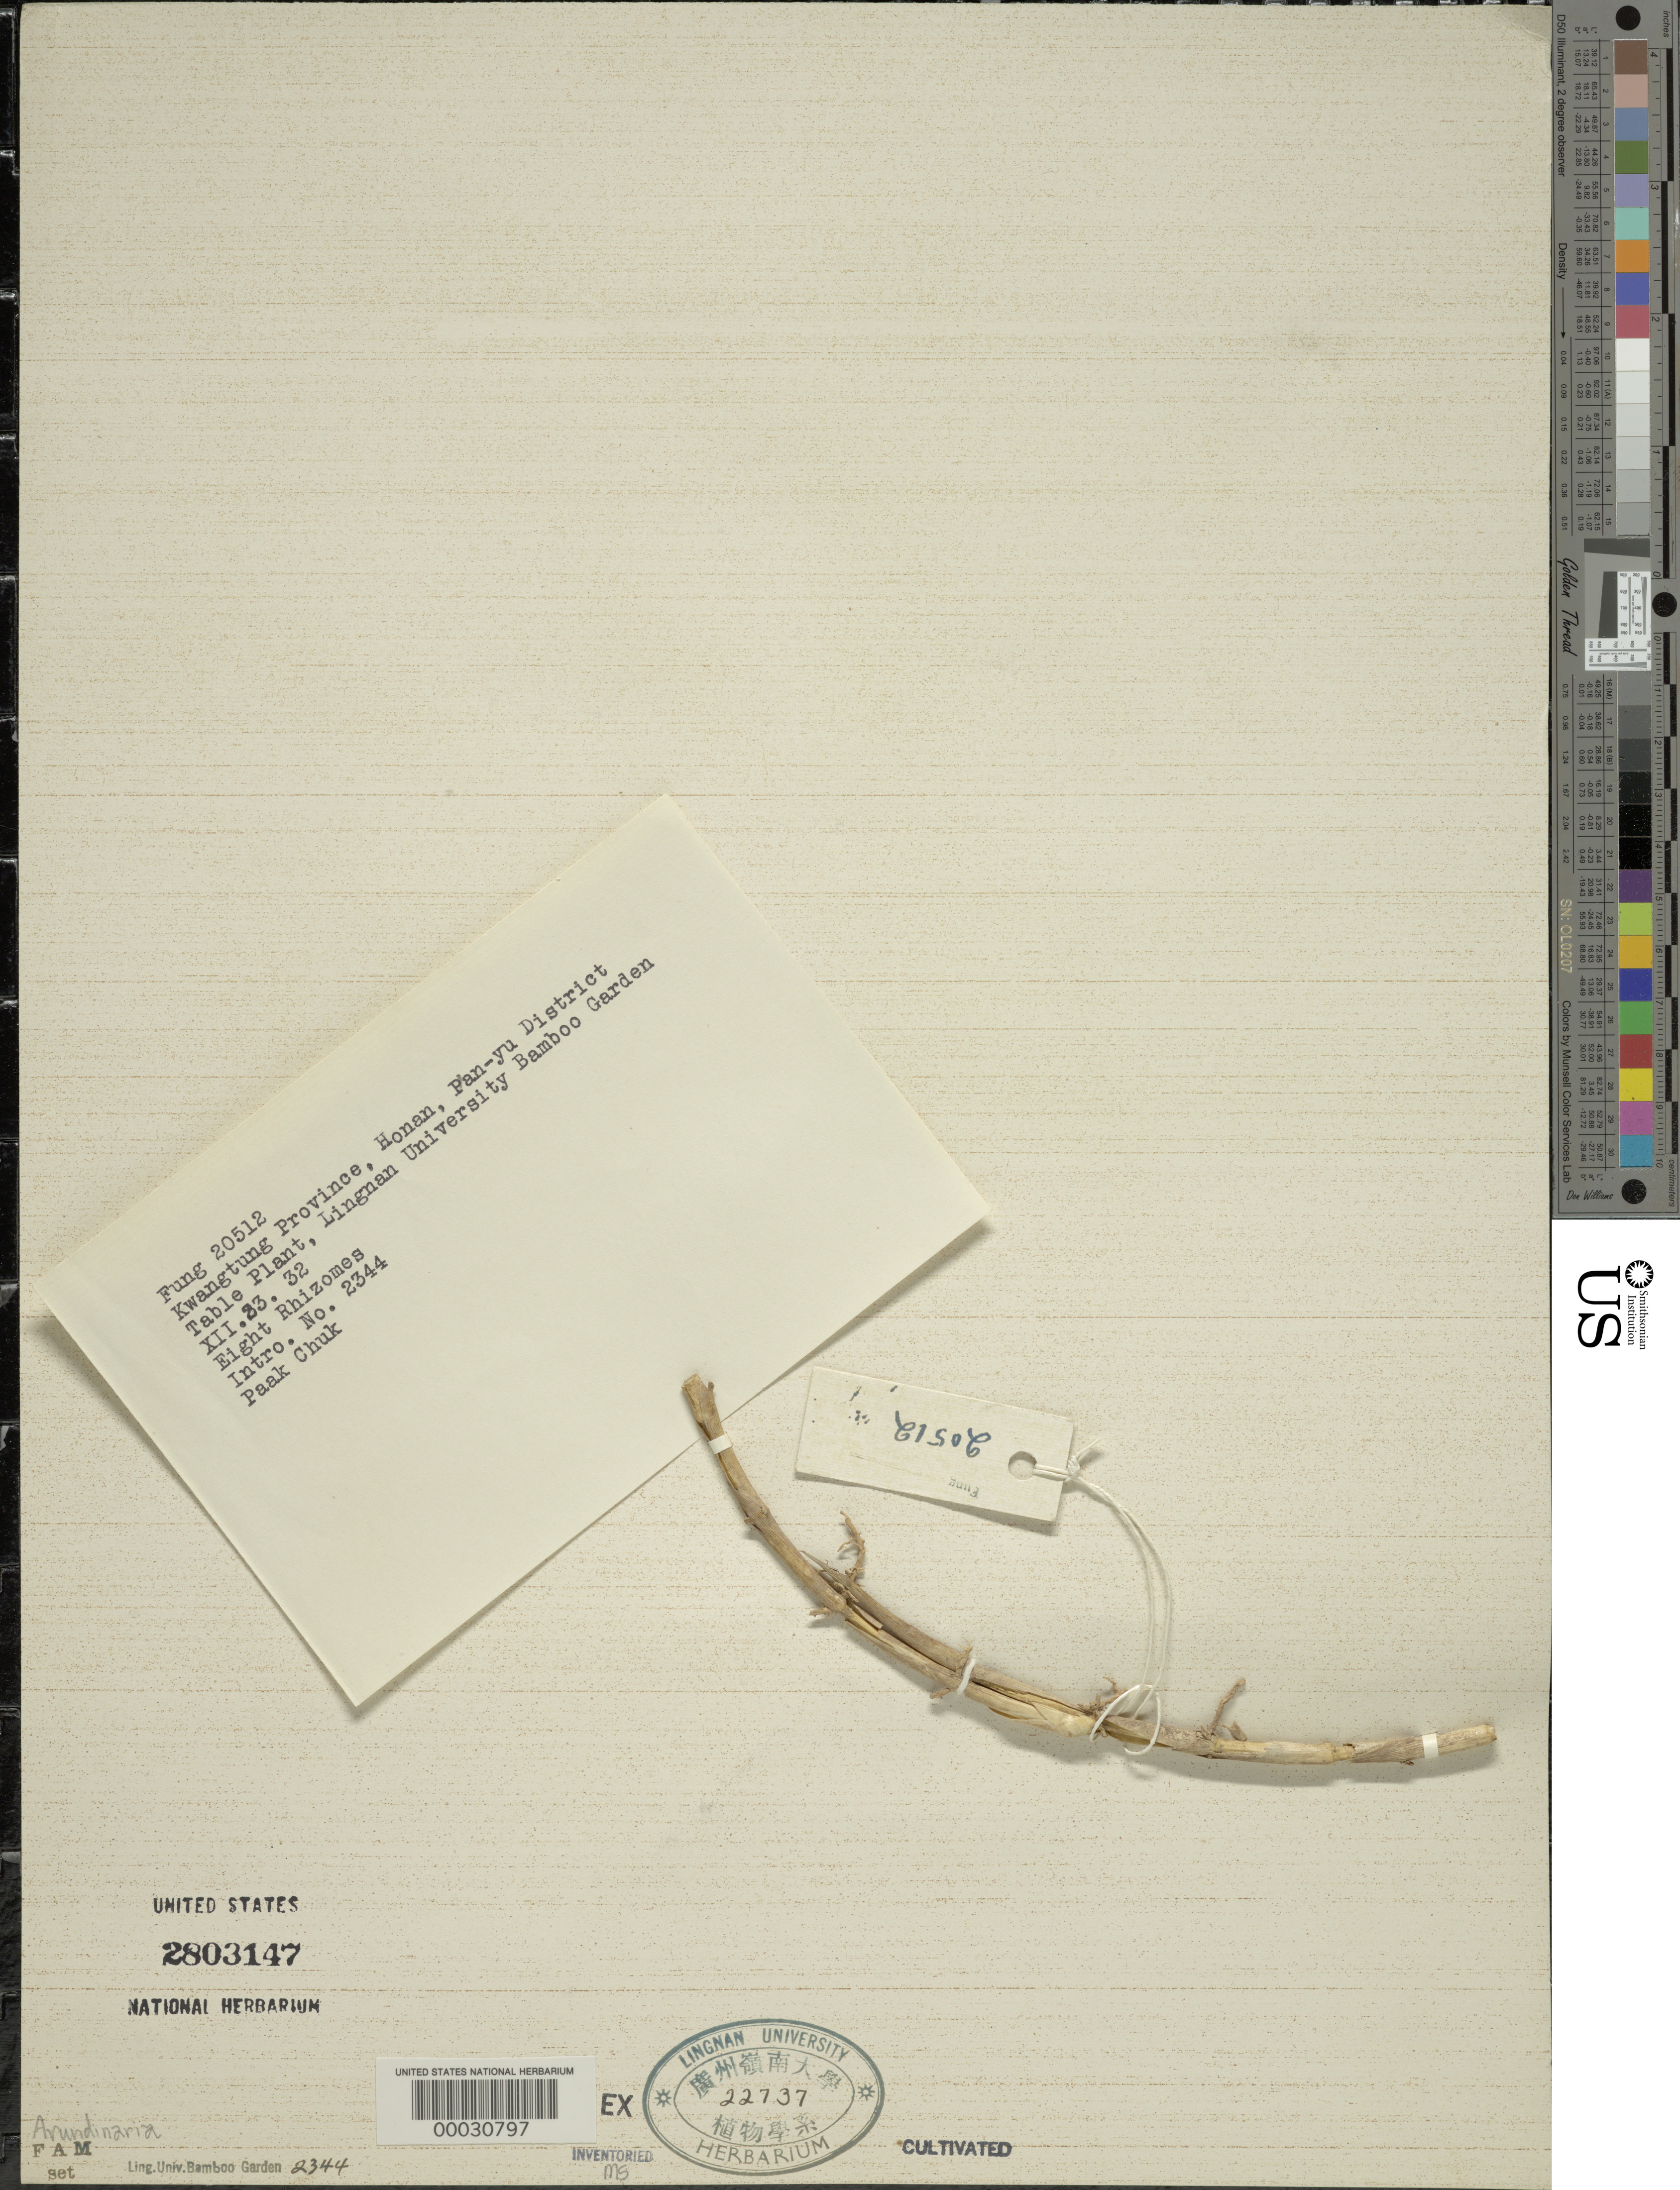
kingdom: Plantae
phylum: Tracheophyta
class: Liliopsida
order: Poales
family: Poaceae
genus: Arundinaria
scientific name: Arundinaria sp.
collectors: H. L. Fung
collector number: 20512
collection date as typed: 23 Dec 1932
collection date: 1932-12-23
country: China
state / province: Guangdong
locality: Lingnan university bamboo garden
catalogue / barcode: US 2803147